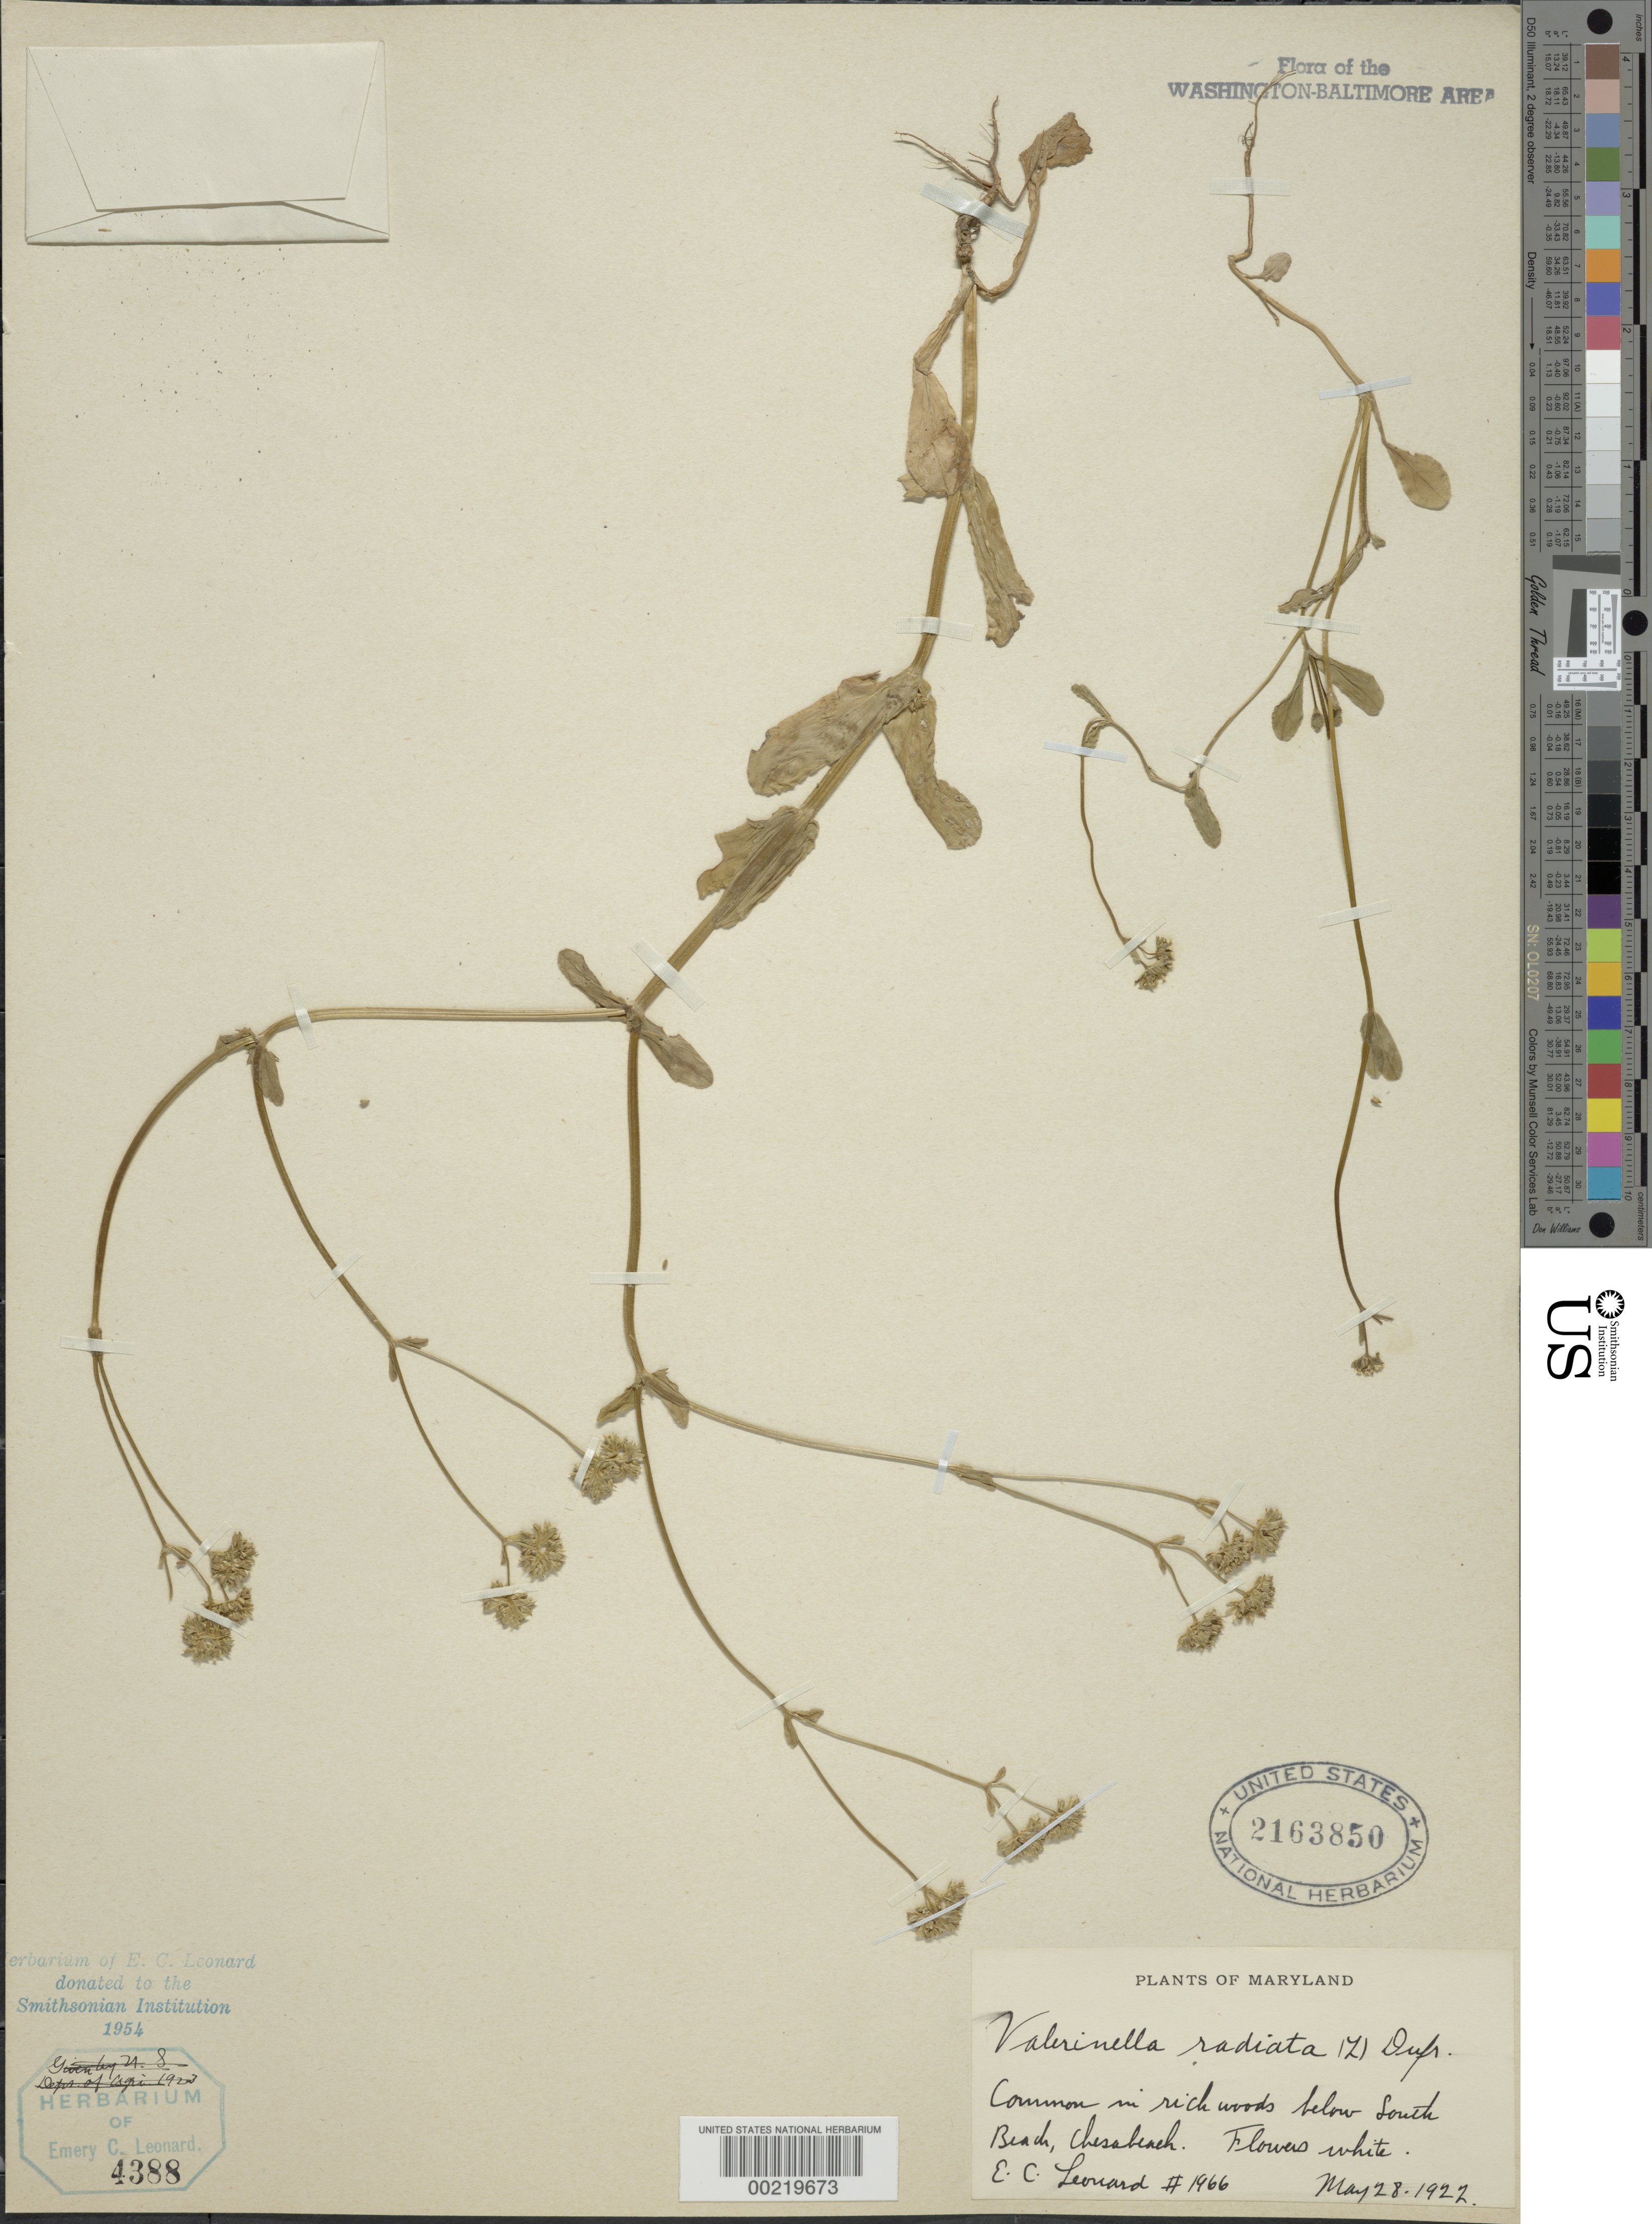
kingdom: Plantae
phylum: Tracheophyta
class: Magnoliopsida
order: Dipsacales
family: Caprifoliaceae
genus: Valerianella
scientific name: Valerianella radiata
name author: (L.) Dufr.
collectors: E. C. Leonard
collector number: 1966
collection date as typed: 28 May 1922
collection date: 1922-05-28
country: United States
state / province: Maryland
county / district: Calvert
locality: Below South Beach, Chesapeake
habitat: Rich woods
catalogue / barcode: US 2163850